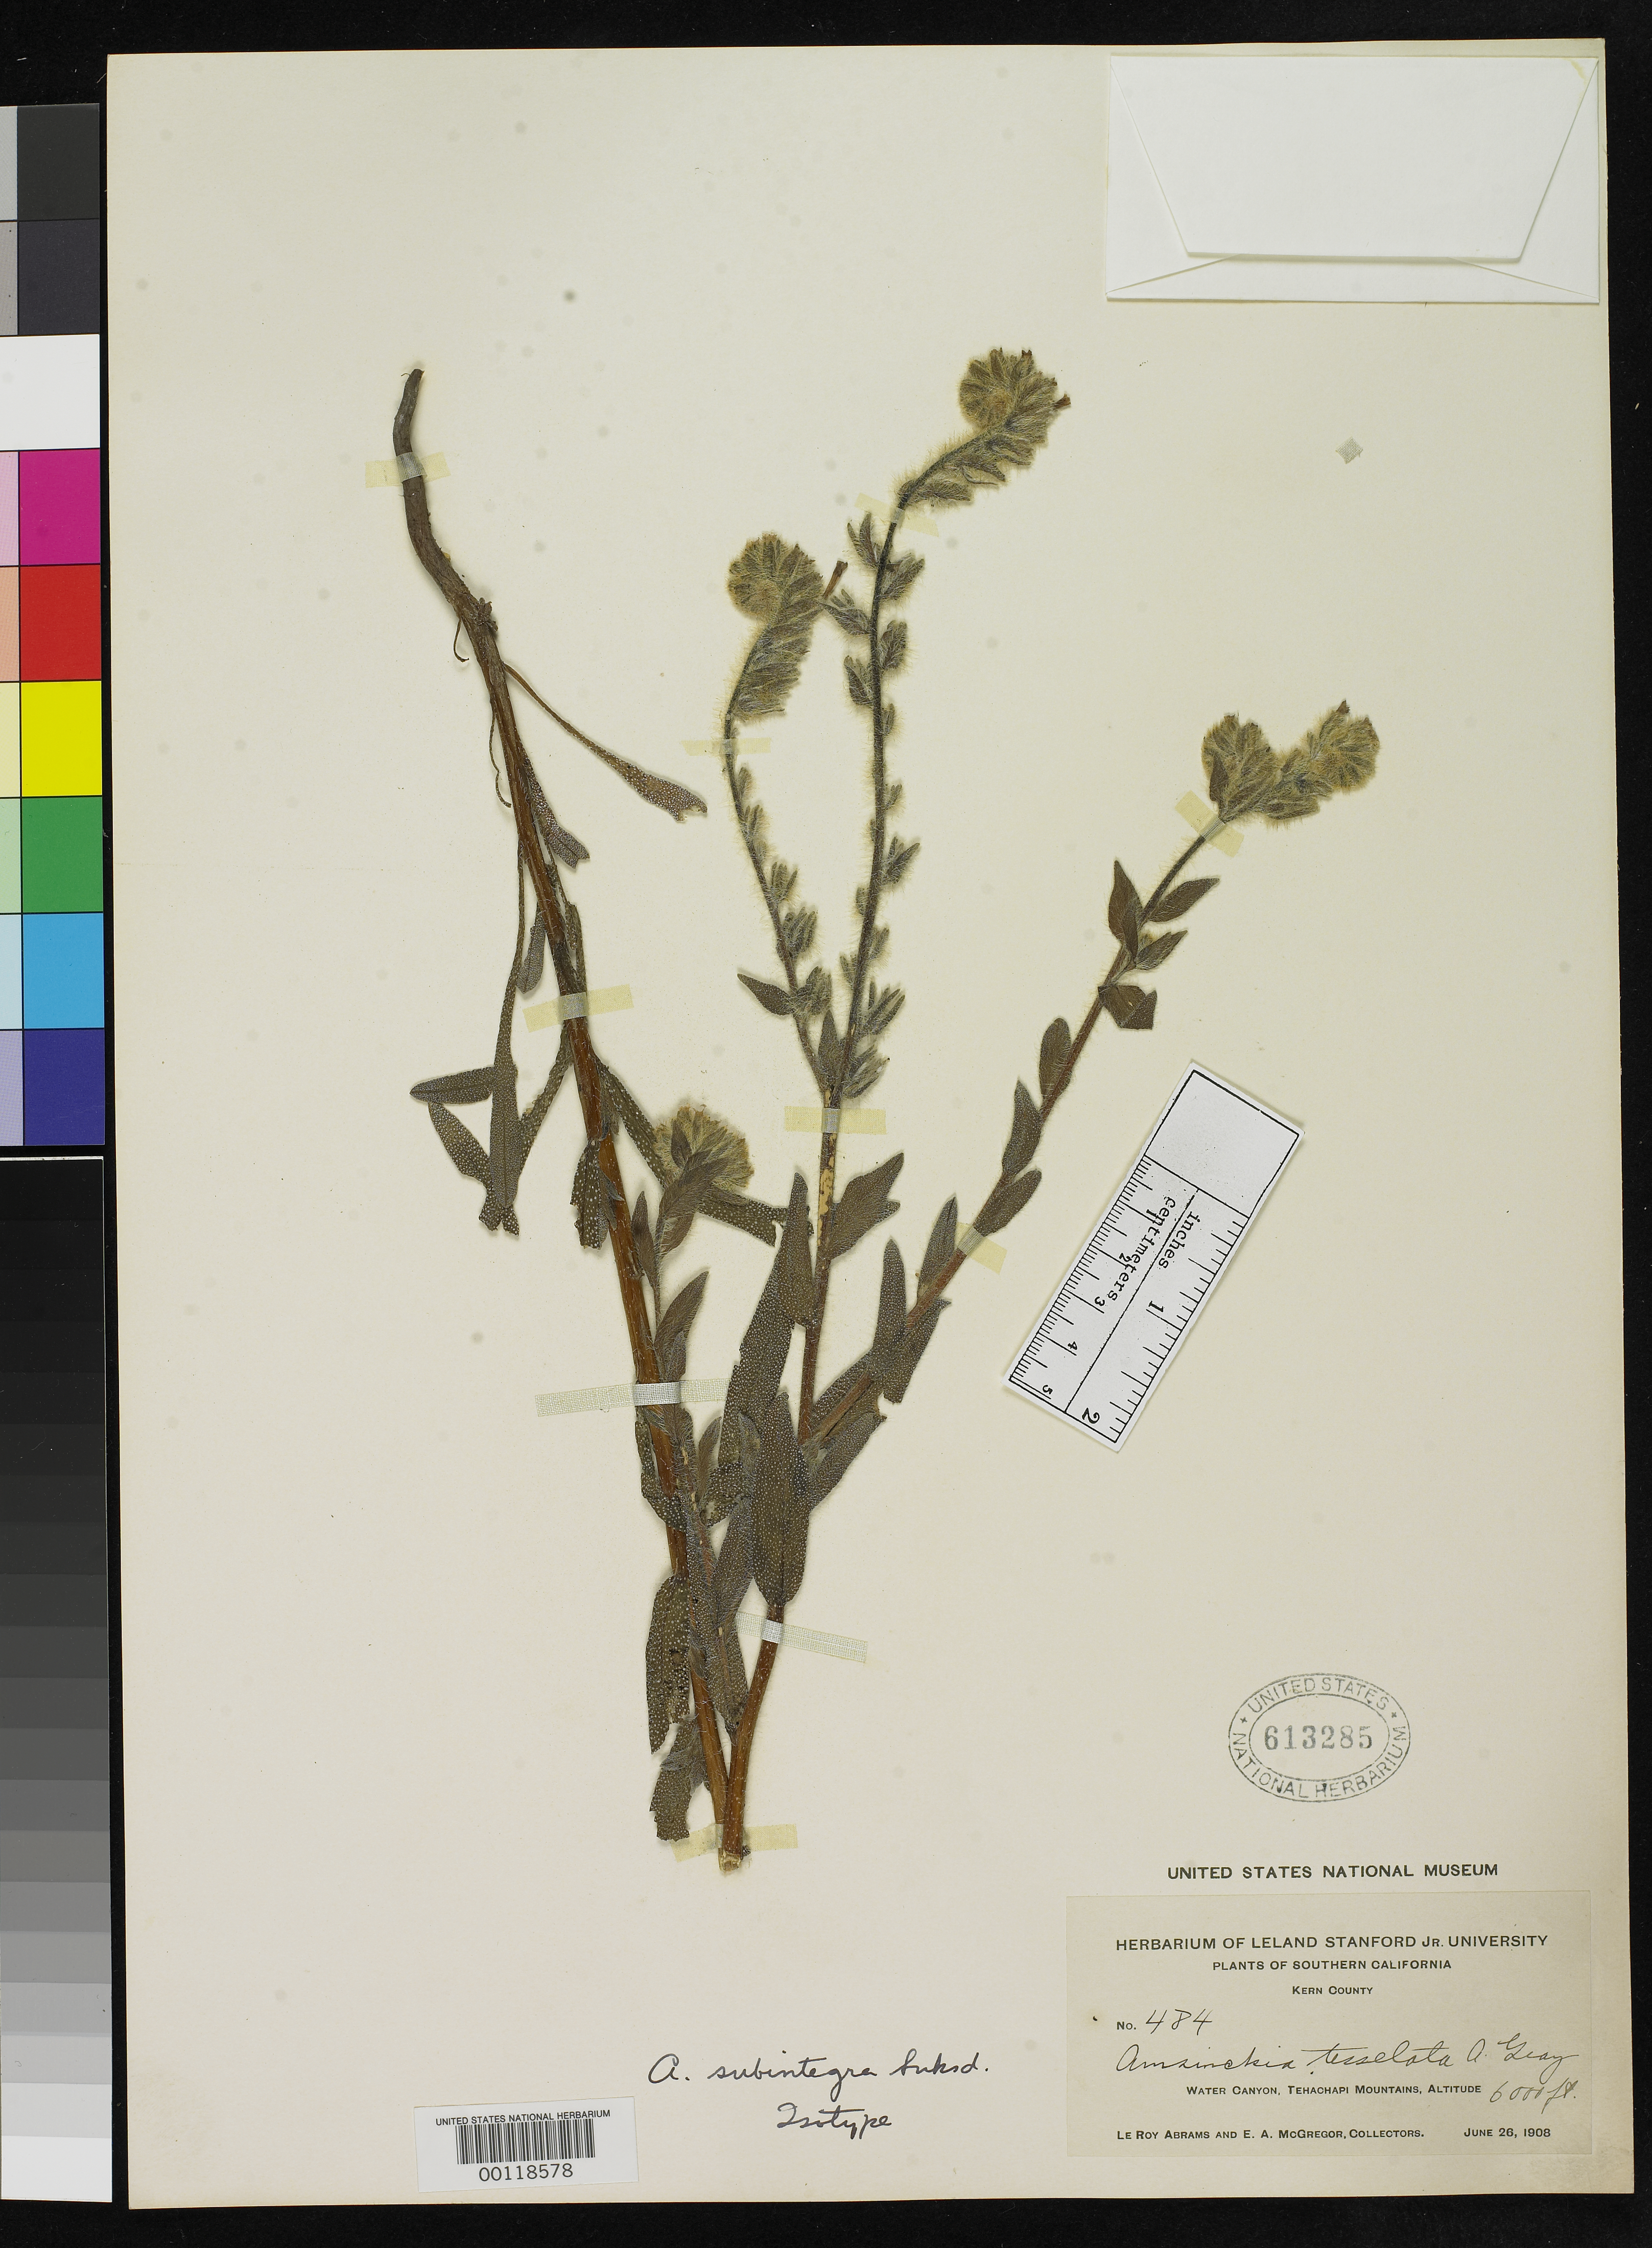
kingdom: Plantae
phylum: Tracheophyta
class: Magnoliopsida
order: Boraginales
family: Boraginaceae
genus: Amsinckia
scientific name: Amsinckia subintegra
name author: Suksd.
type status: Syntype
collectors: L. Abrams & E. A. McGregor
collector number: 484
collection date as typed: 26 Jun 1908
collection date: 1908-06-26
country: United States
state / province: California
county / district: Kern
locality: Tehachapi Mountains, Water Canyon.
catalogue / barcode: US 613285